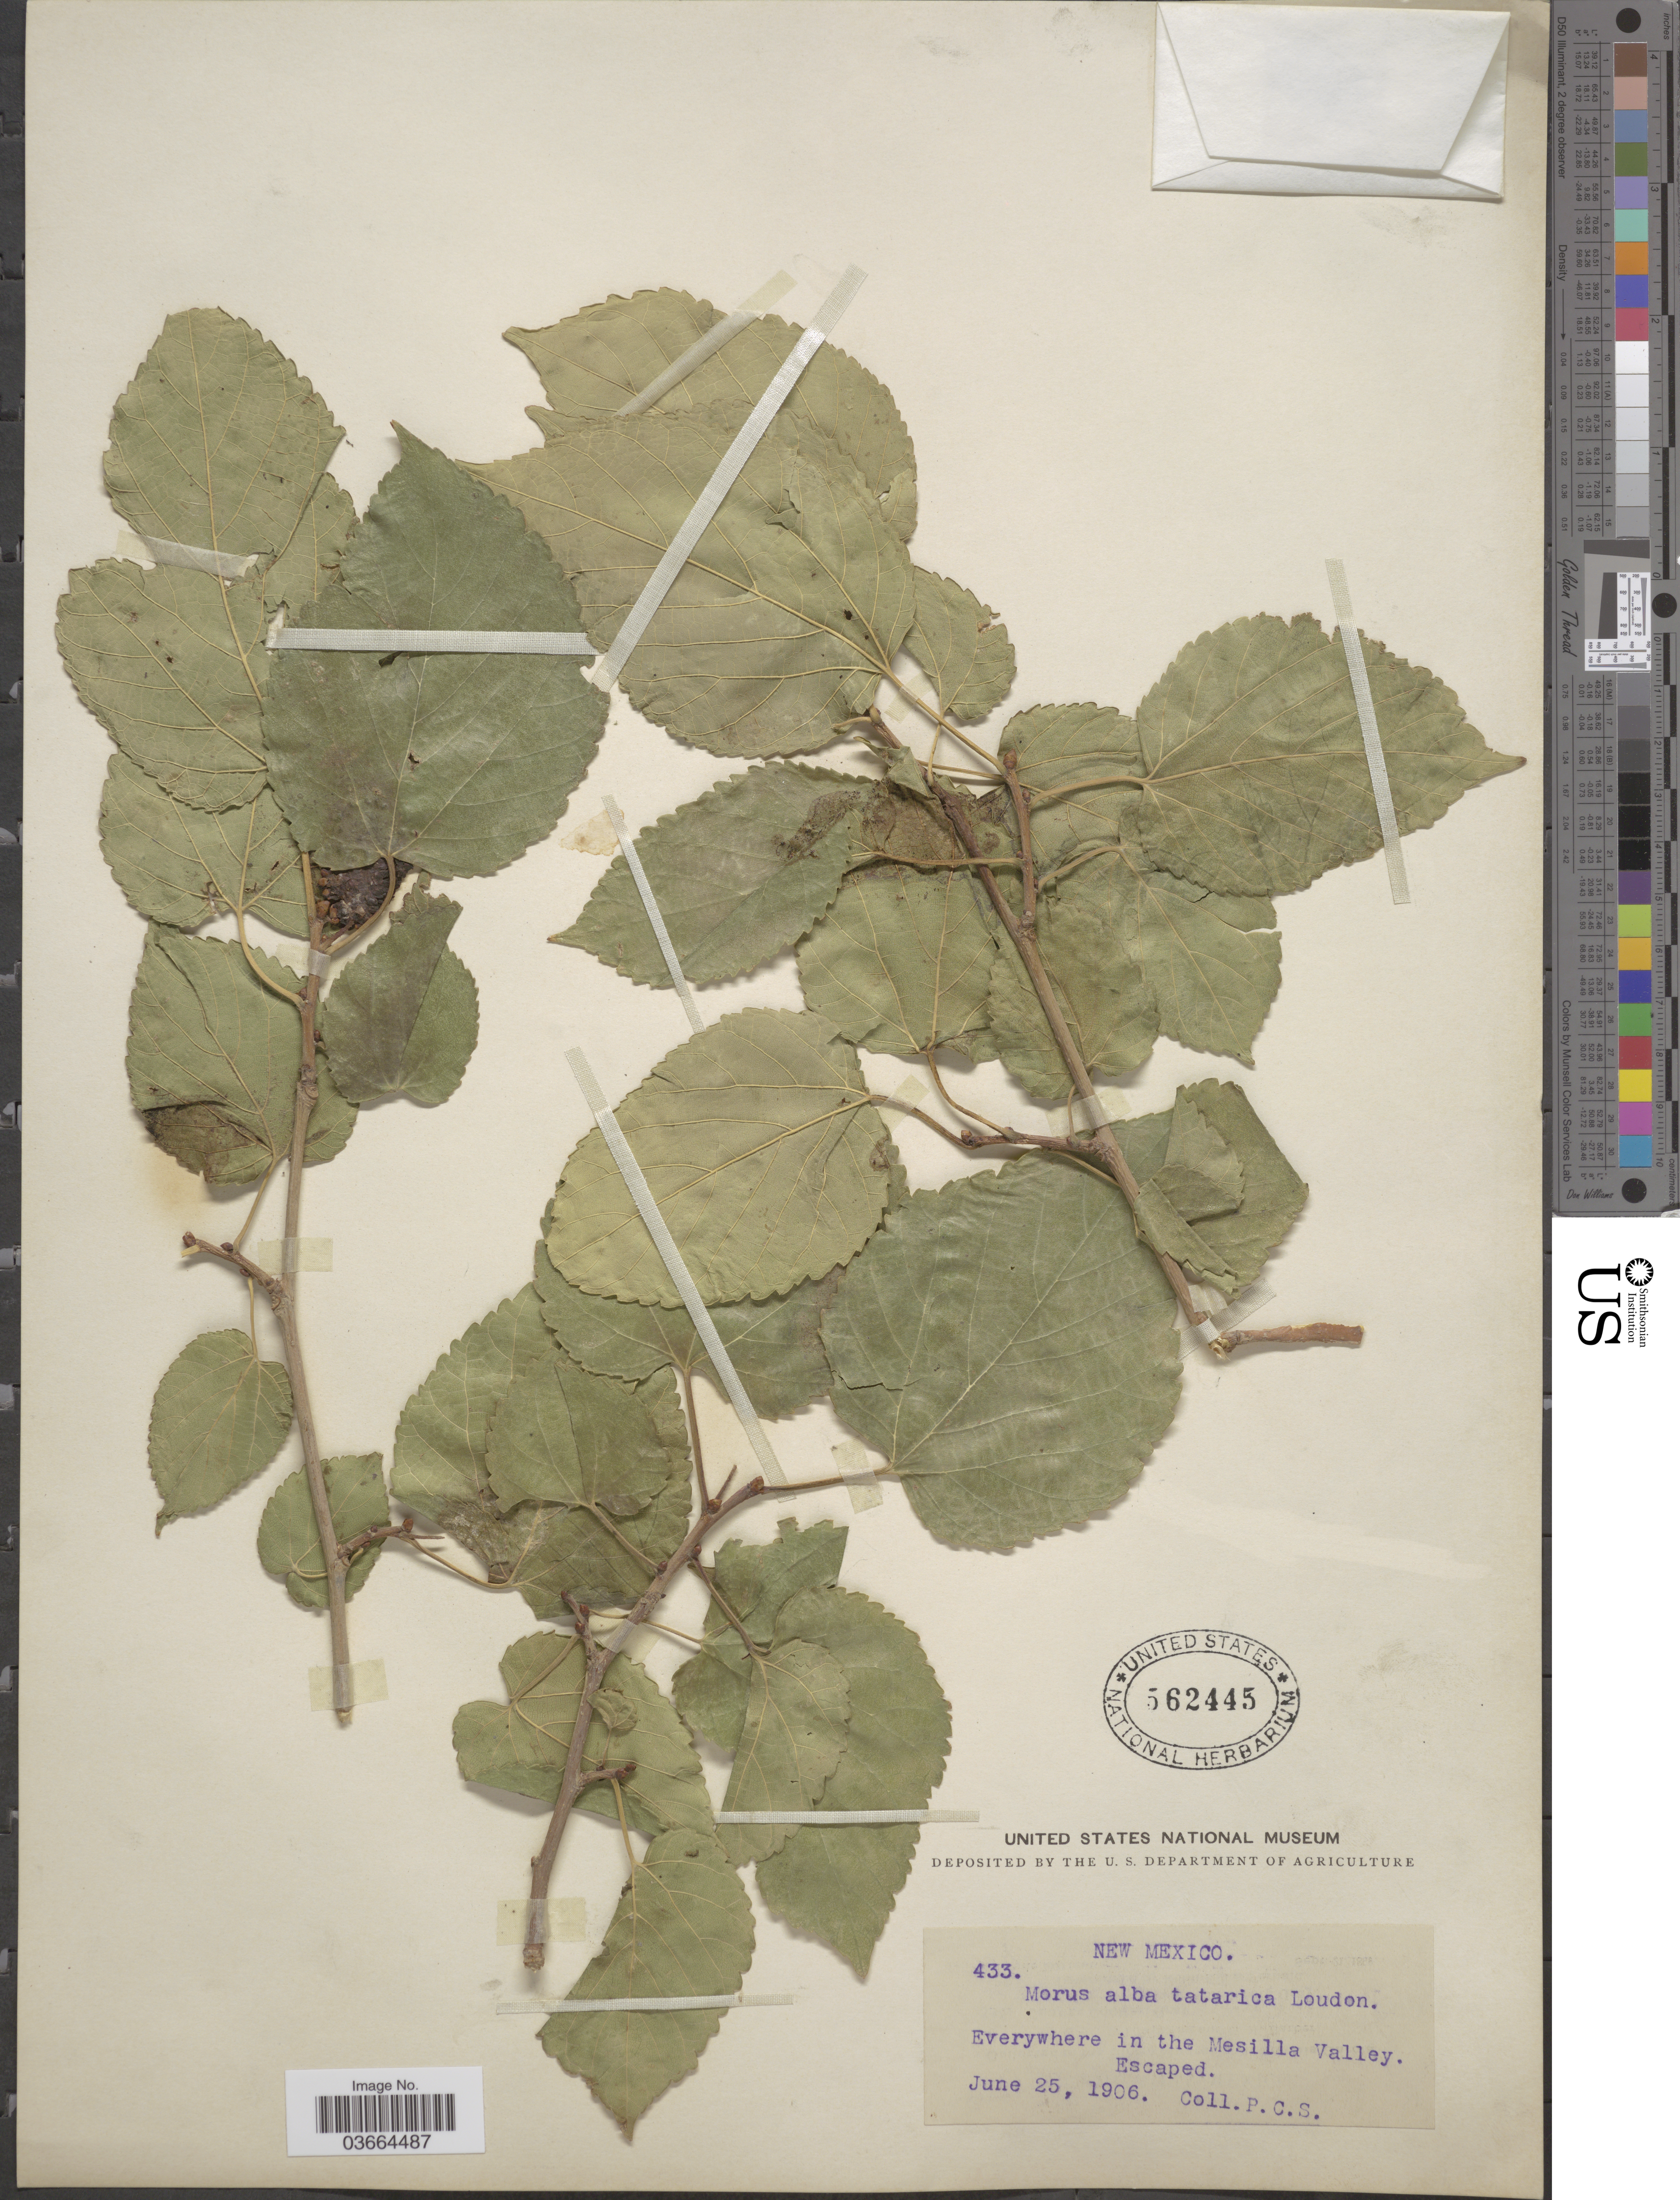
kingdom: Plantae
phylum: Tracheophyta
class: Magnoliopsida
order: Rosales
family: Moraceae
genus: Morus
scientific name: Morus alba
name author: L.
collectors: P. C. S.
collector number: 433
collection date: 1906-06-25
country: United States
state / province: New Mexico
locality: Everywhere in the Mesilla Valley.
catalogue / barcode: US 562445